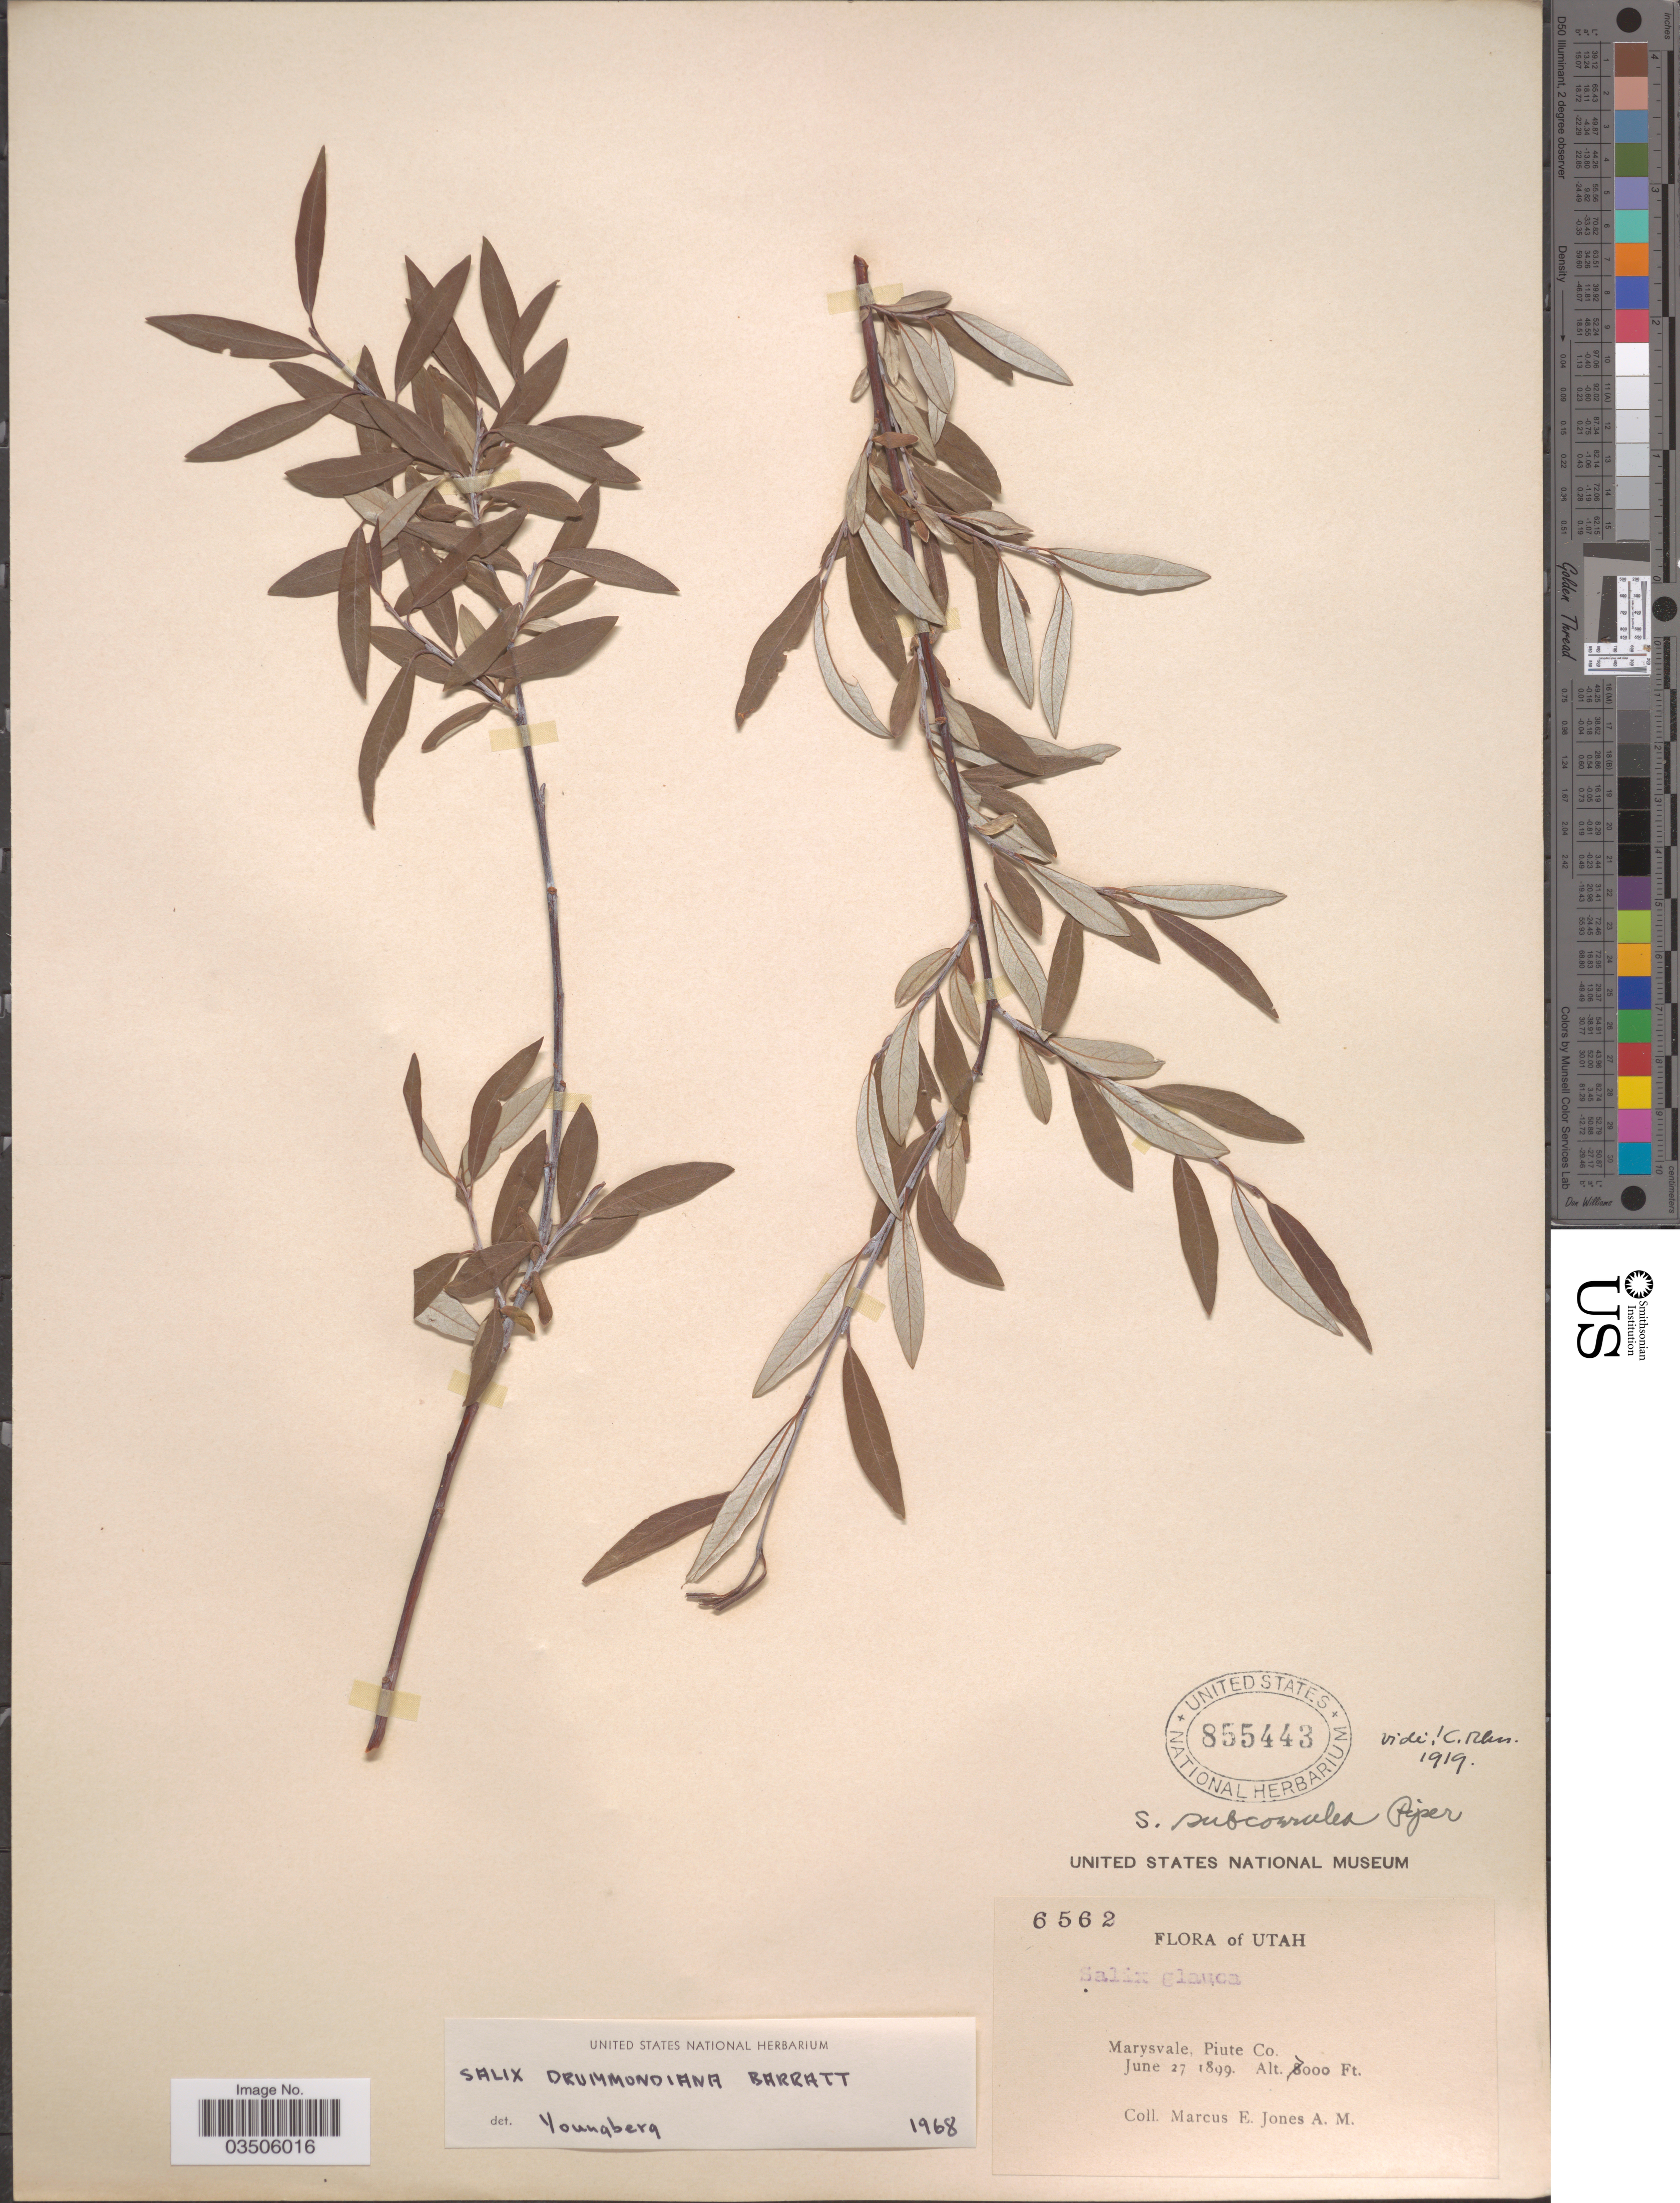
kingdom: Plantae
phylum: Tracheophyta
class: Magnoliopsida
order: Malpighiales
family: Salicaceae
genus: Salix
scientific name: Salix subcoerulea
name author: Piper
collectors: M. E. Jones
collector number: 6562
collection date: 1899-06-27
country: United States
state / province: Utah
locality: Marysvale, Piute Co.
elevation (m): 2134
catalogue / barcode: US 855443